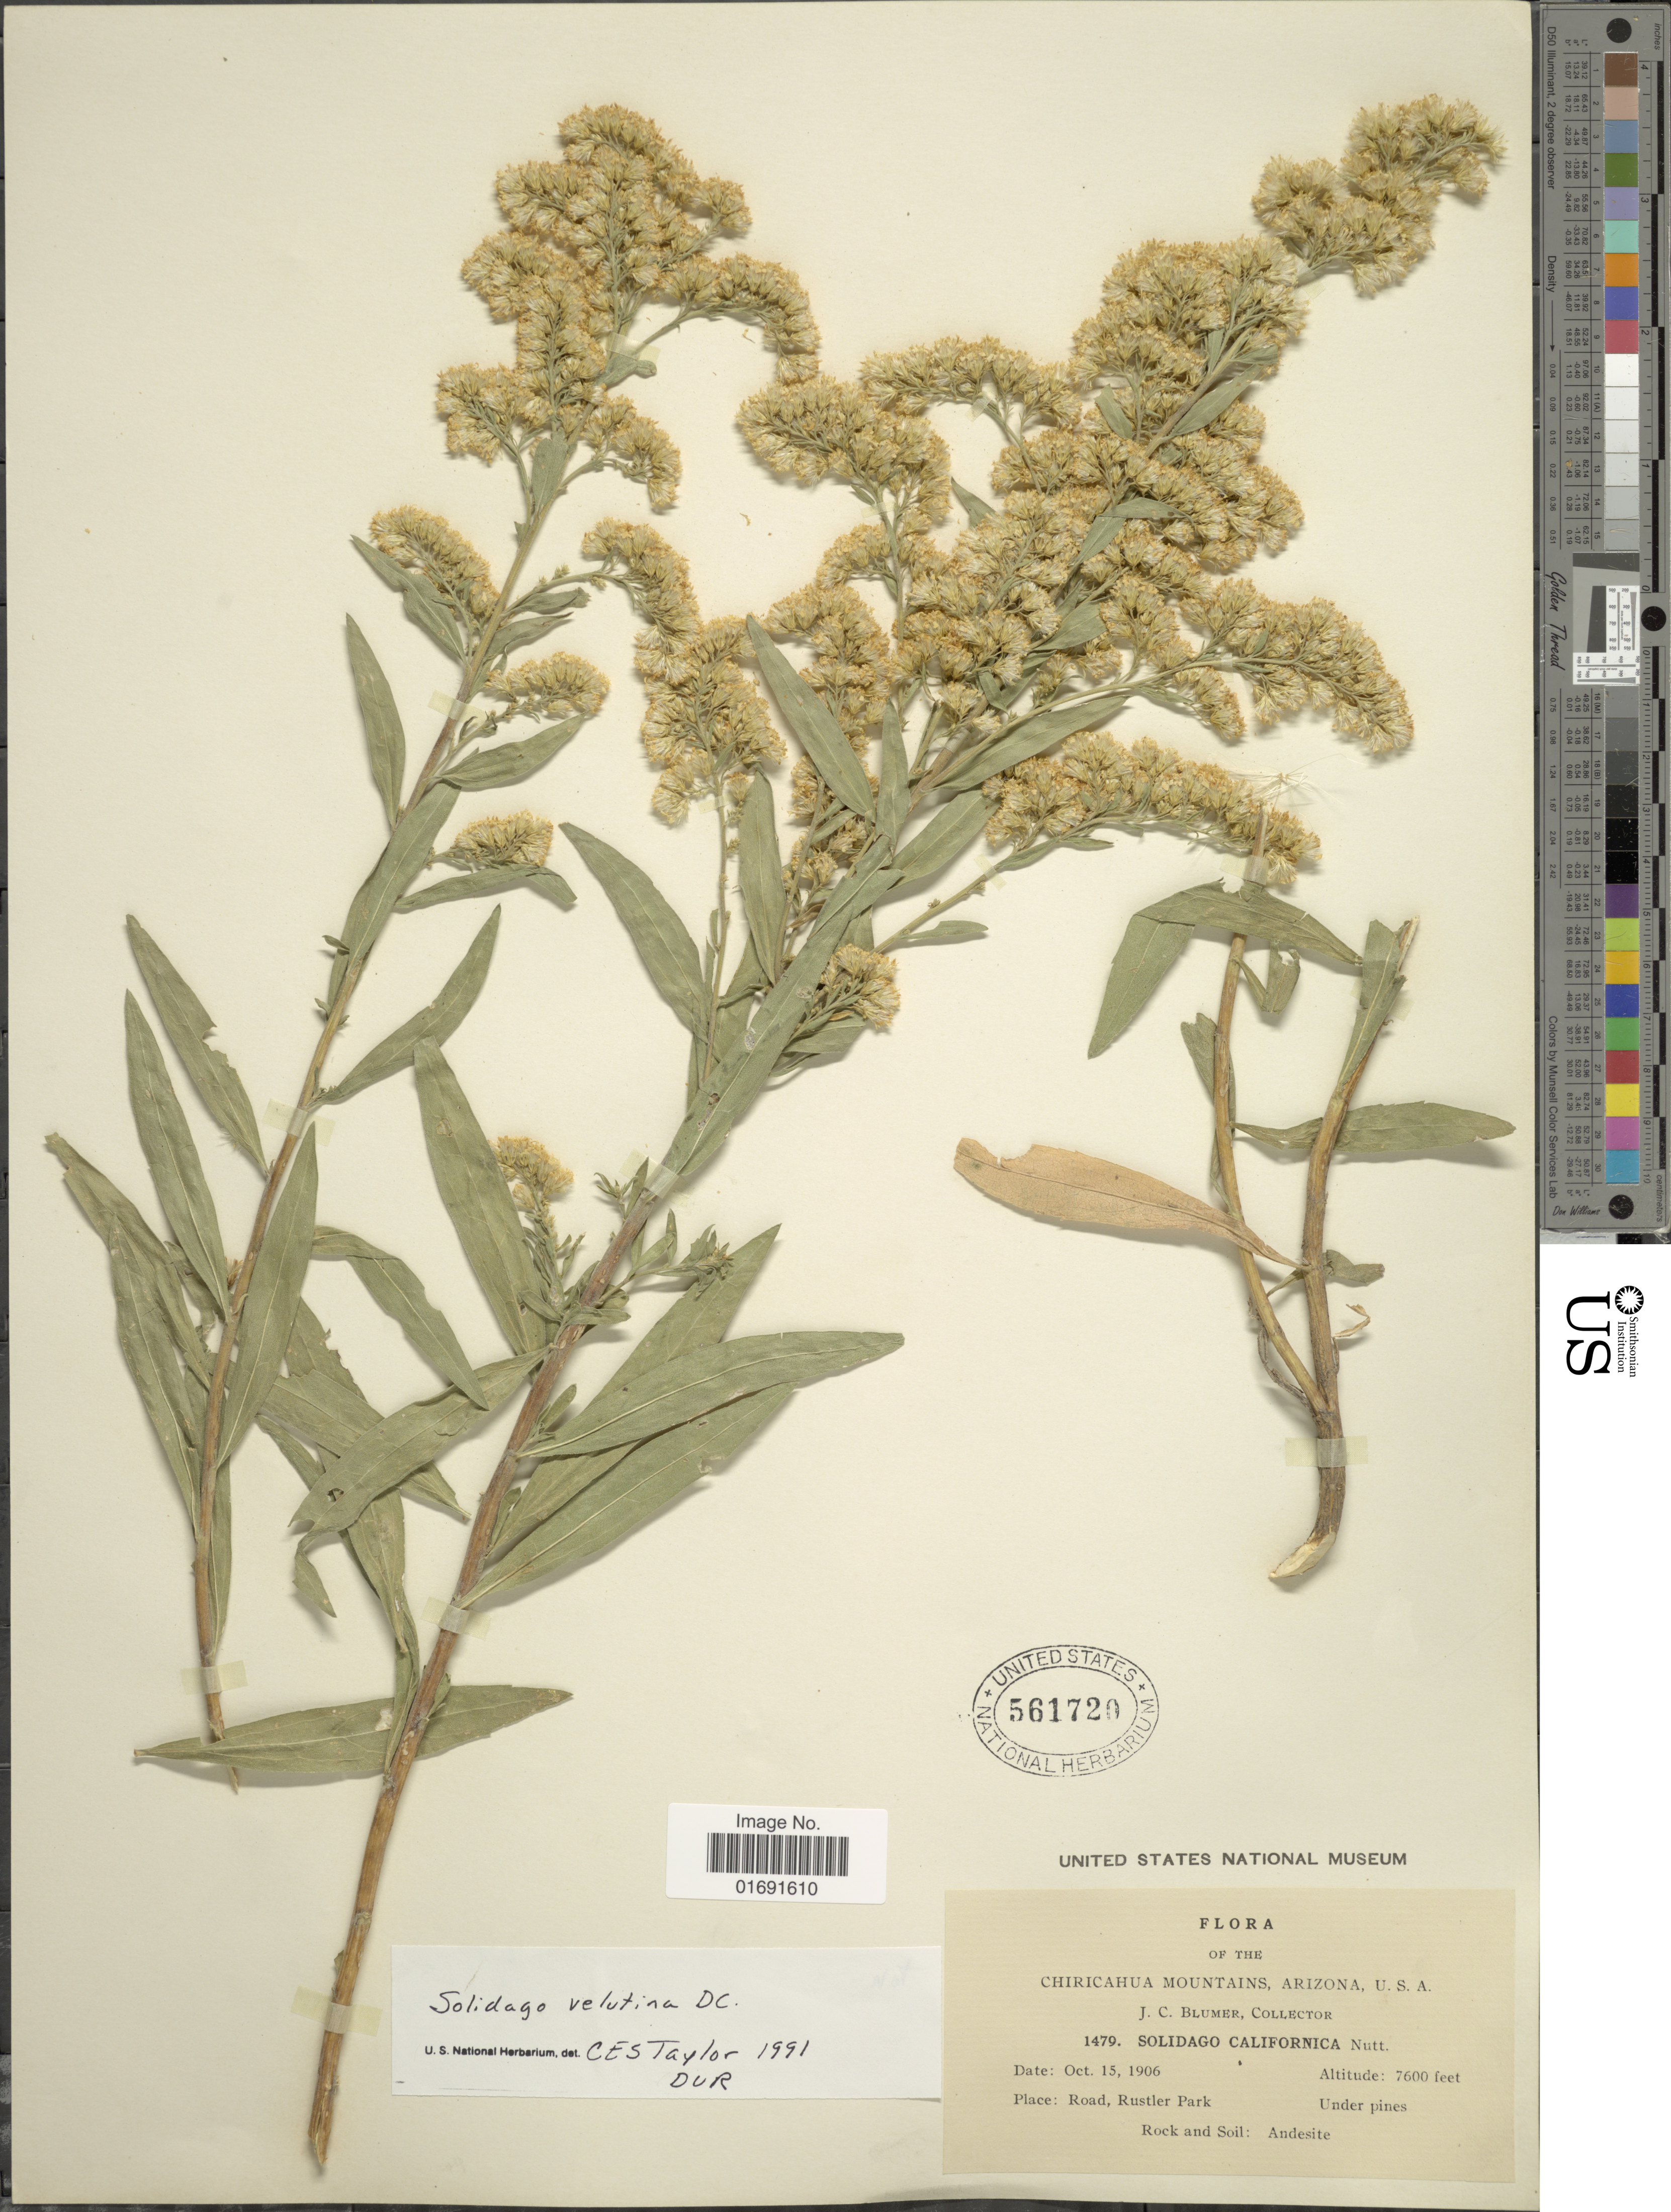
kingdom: Plantae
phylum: Tracheophyta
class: Magnoliopsida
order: Asterales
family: Asteraceae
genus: Solidago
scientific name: Solidago velutina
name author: DC.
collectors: J. C. Blumer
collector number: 1479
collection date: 1906-10-15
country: United States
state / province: Arizona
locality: Chiricahua Mountains, U. S. A., Road, Rustler Park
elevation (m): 2316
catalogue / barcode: US 561720